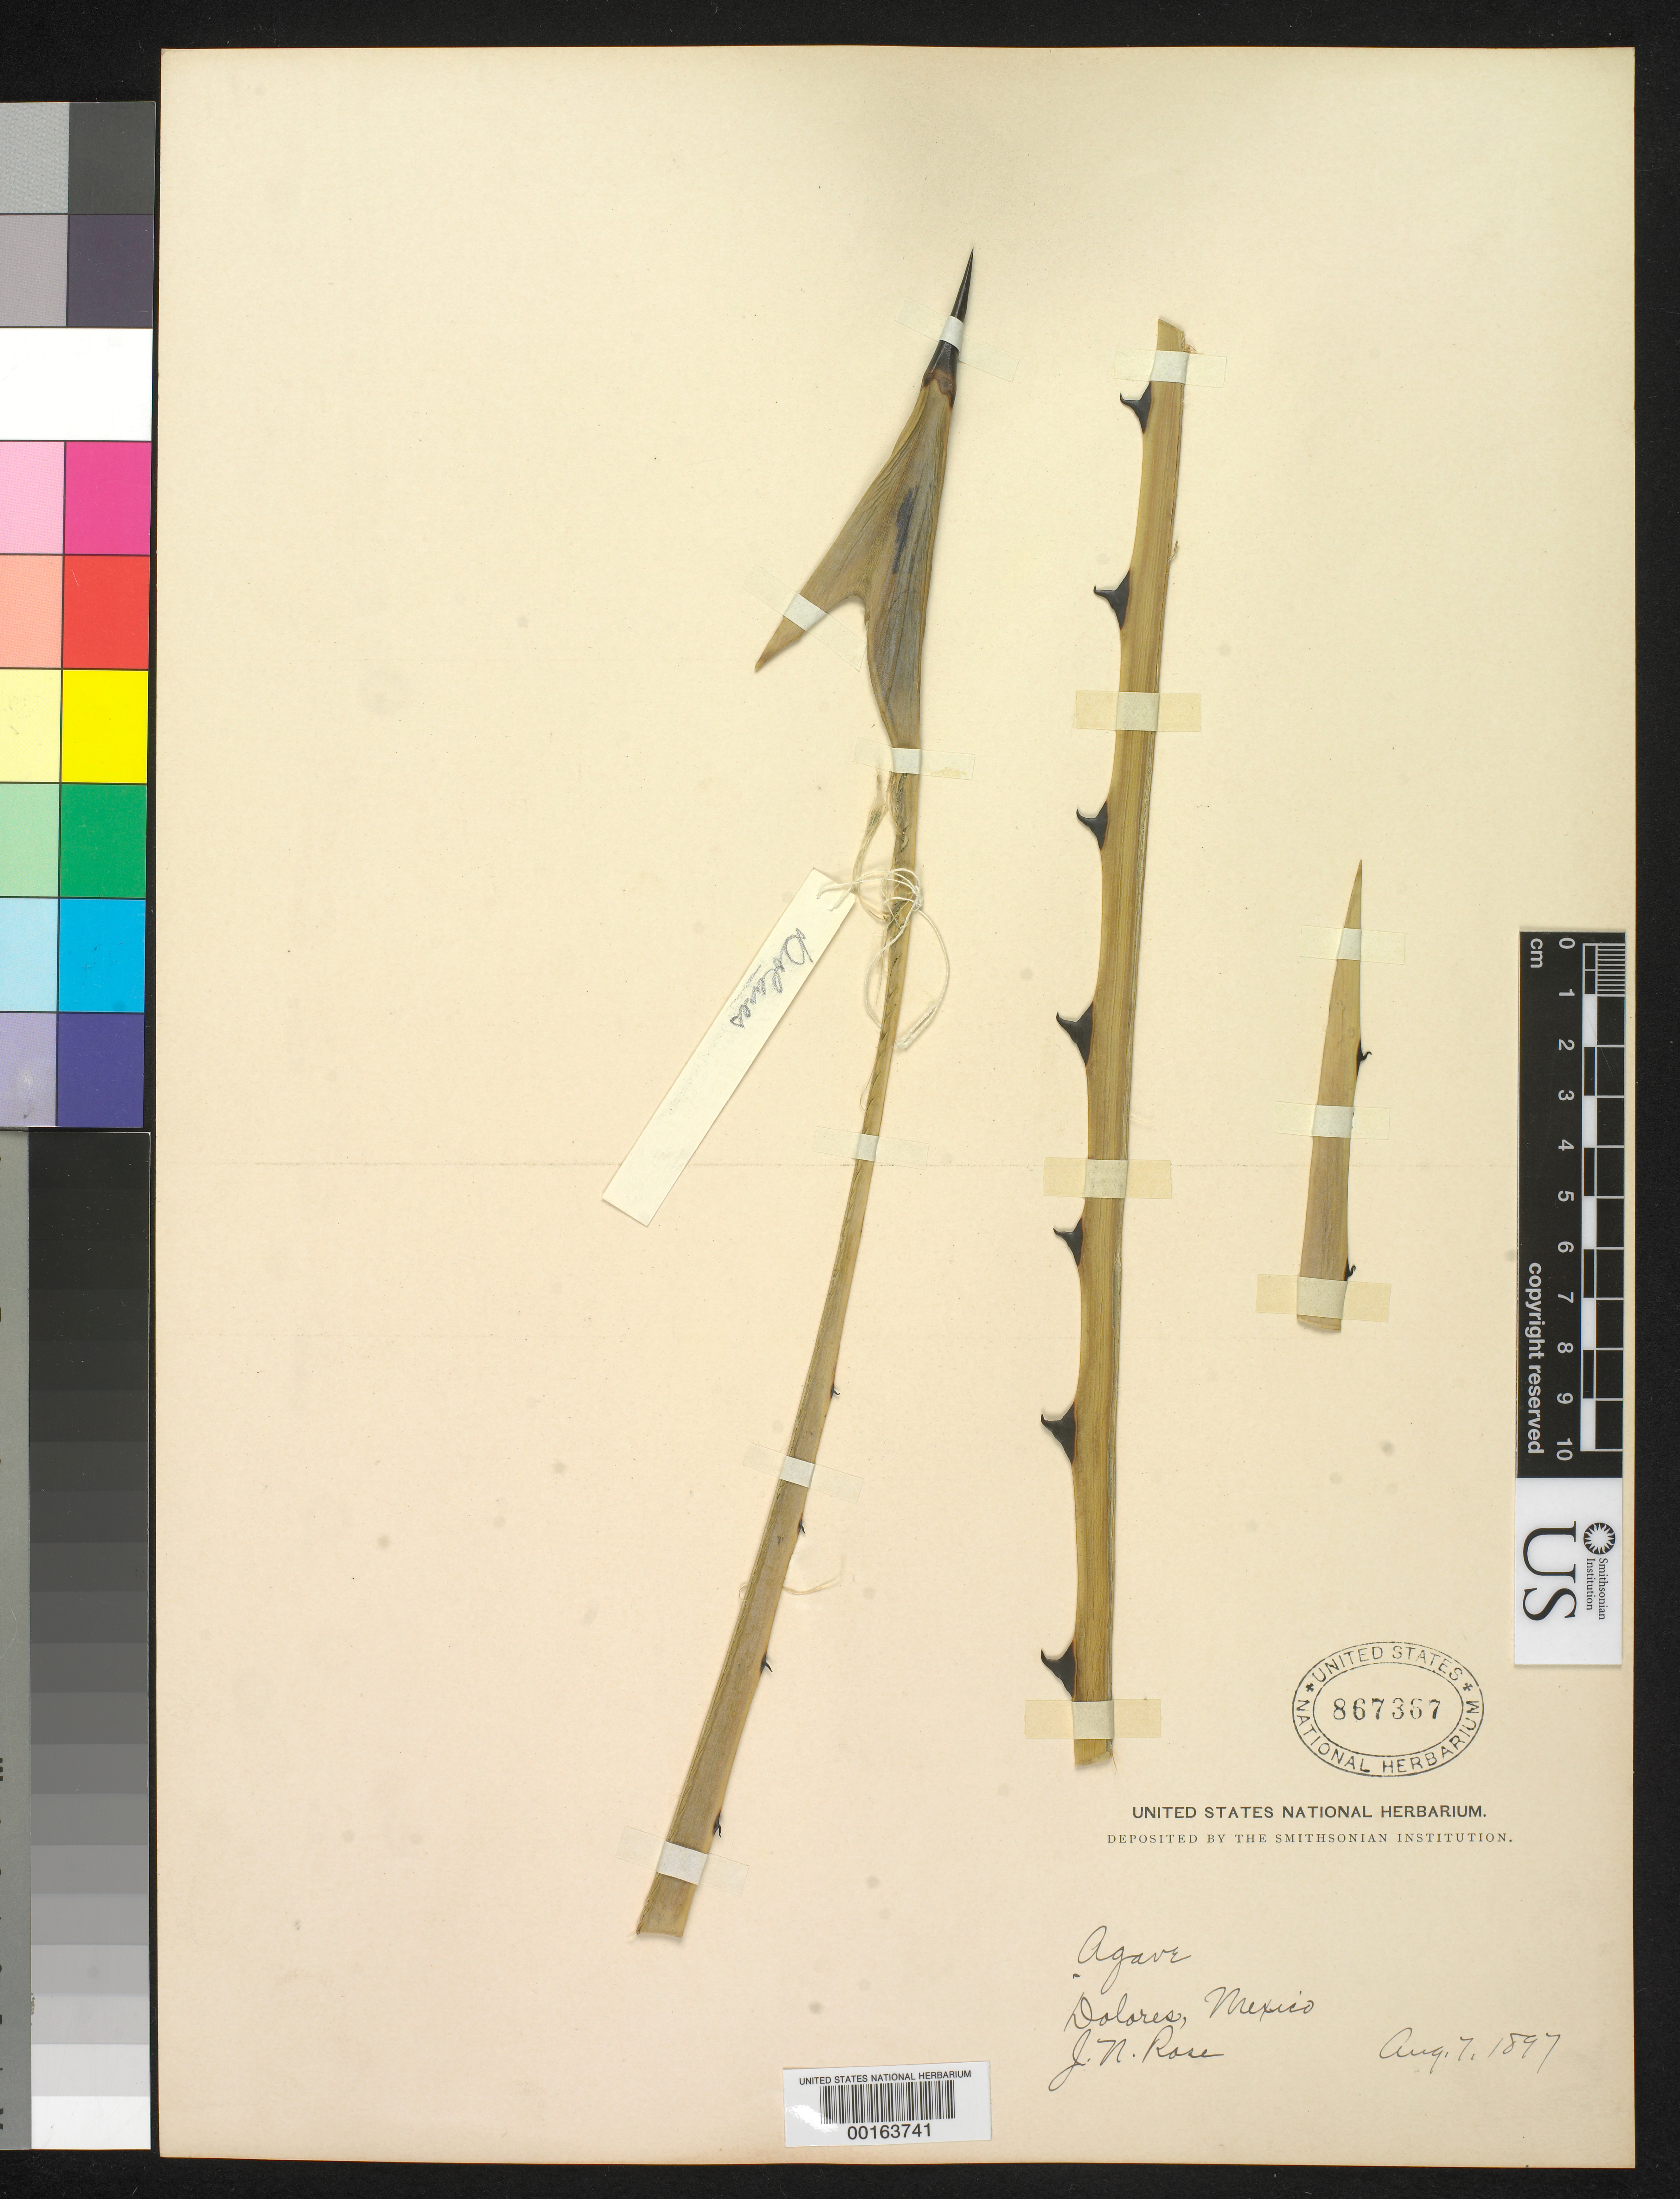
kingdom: Plantae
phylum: Tracheophyta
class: Liliopsida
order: Asparagales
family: Asparagaceae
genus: Agave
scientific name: Agave sp.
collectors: J. N. Rose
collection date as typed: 07 Aug 1897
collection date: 1897-08-07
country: Mexico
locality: Dolores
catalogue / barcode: US 867367